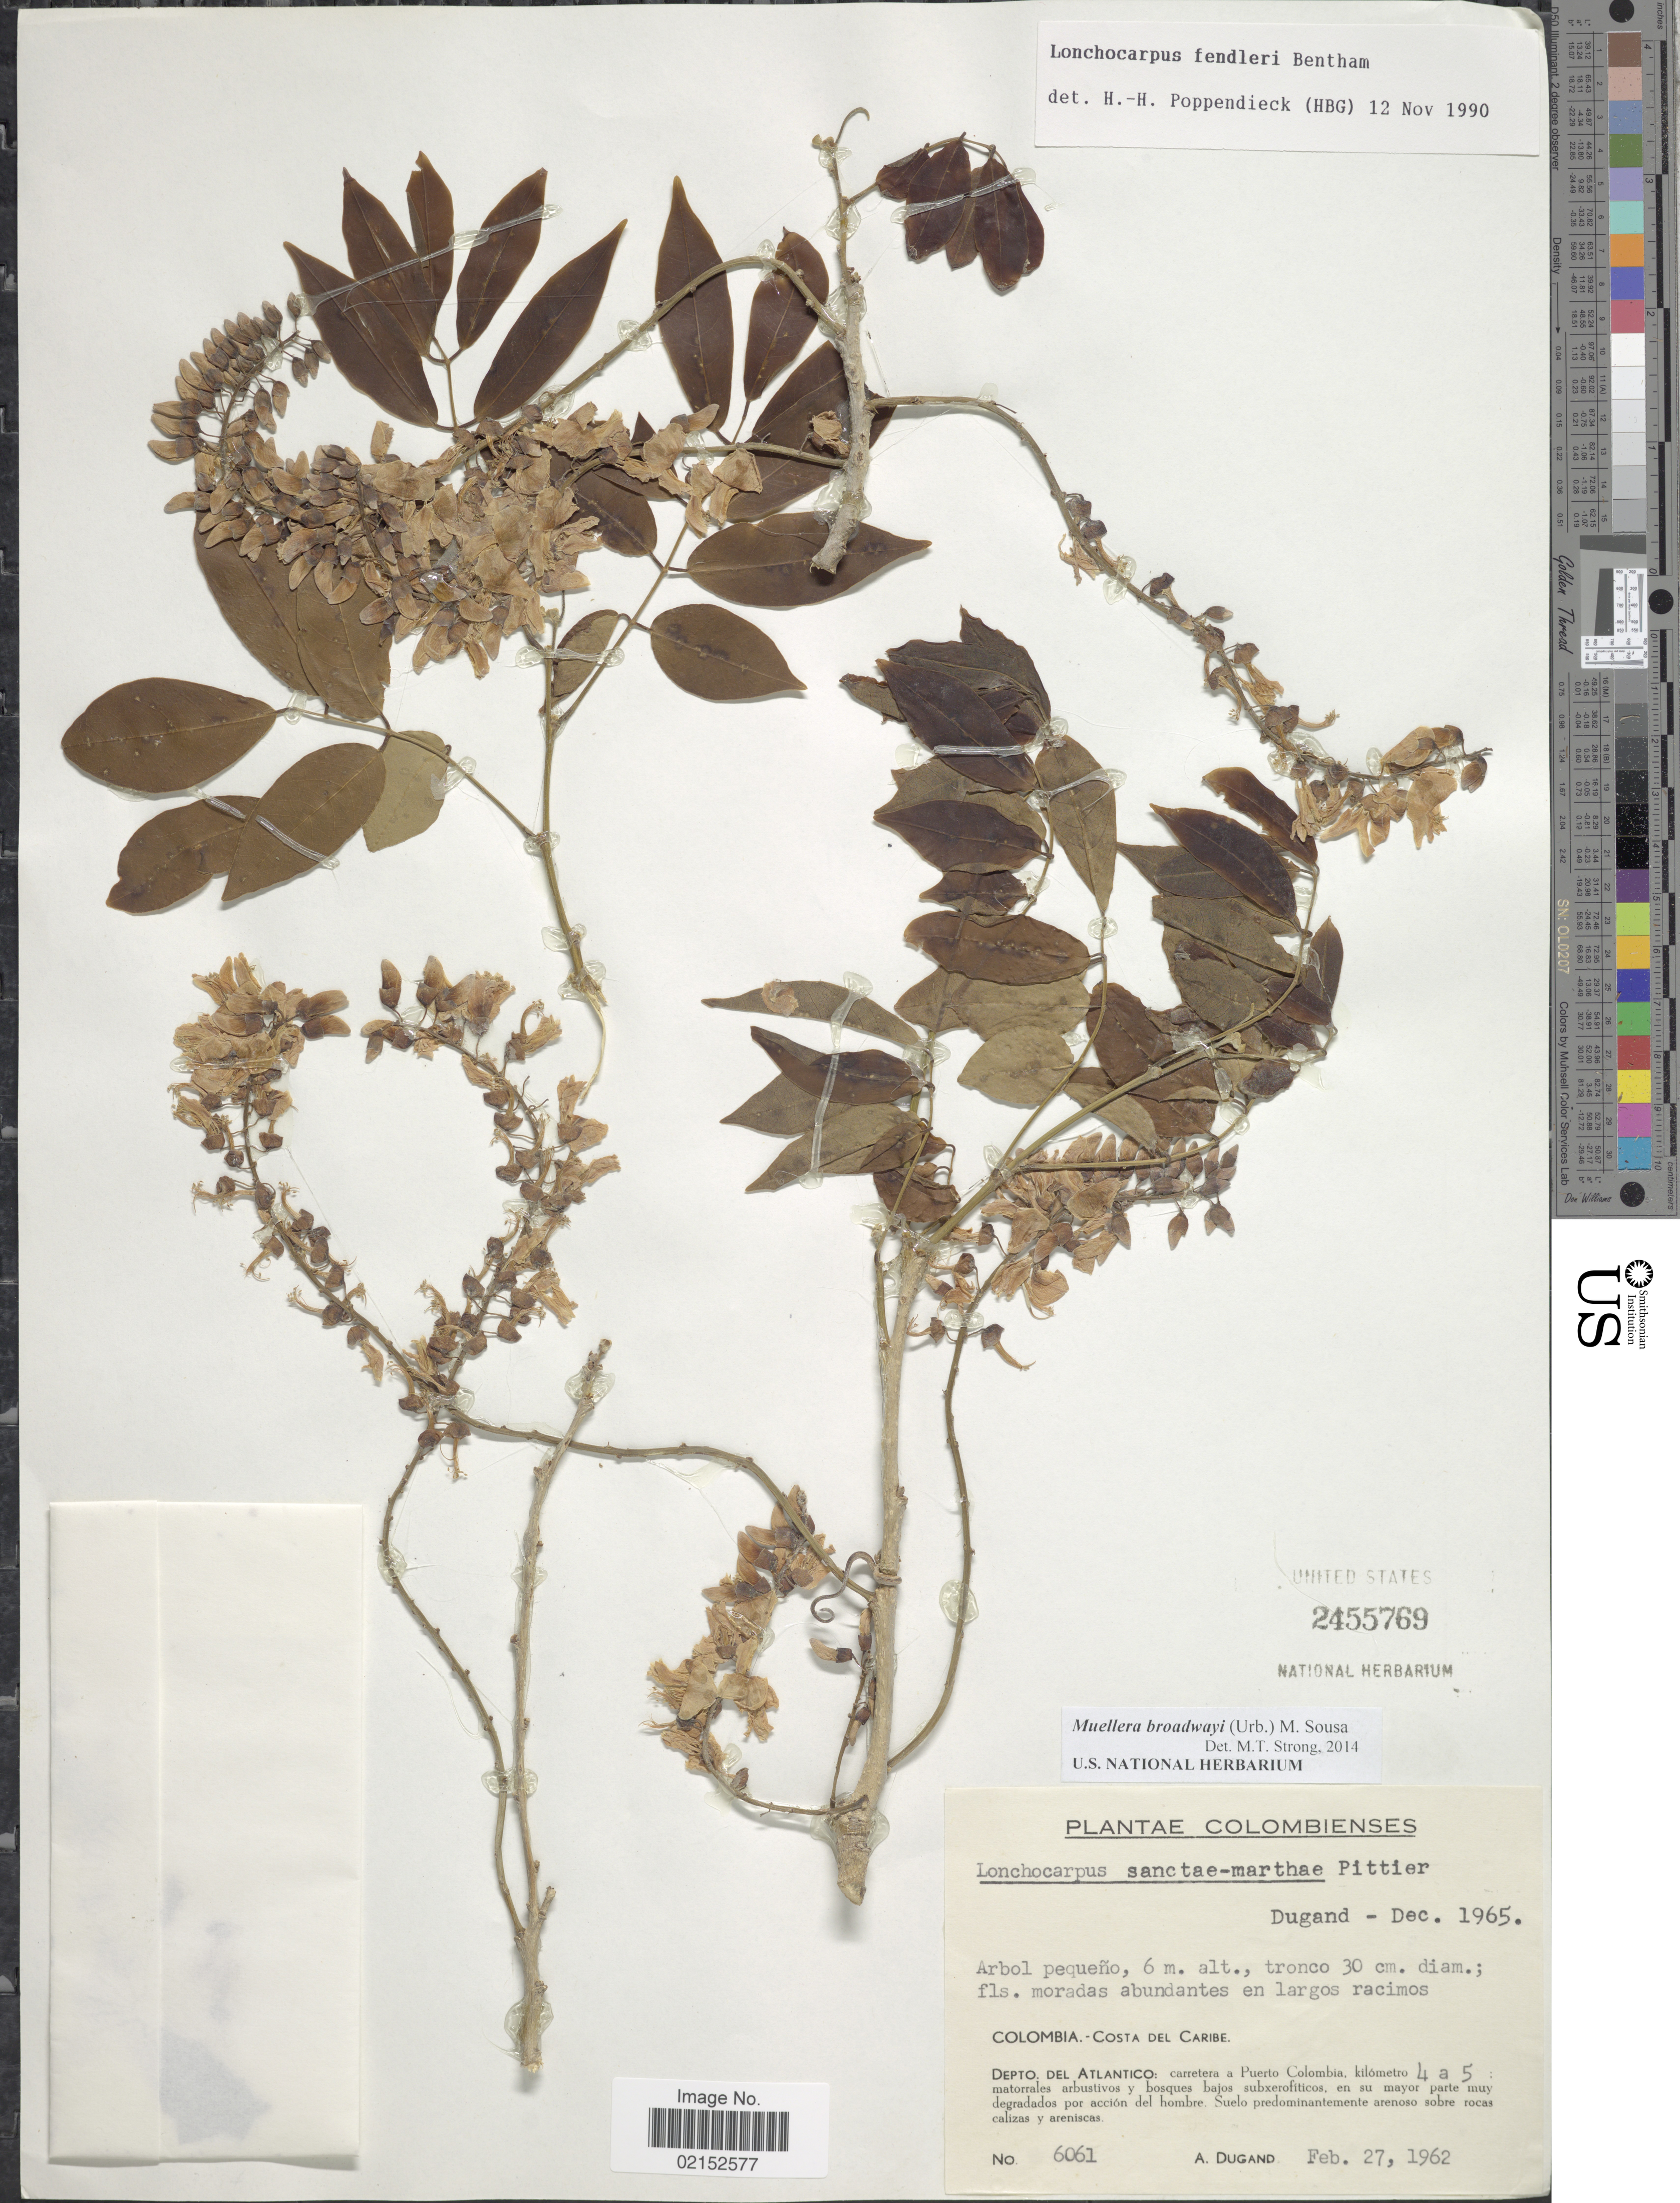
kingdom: Plantae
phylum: Tracheophyta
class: Magnoliopsida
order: Fabales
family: Fabaceae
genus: Muellera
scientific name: Muellera broadwayi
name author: (Urb.) M. Sousa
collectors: A. Dugand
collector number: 6061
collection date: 1962-02-27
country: Colombia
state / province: Atlántico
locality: Costa del caribe. carretera a Puerto Colombia, kilometro 4 a 5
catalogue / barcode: US 2455769